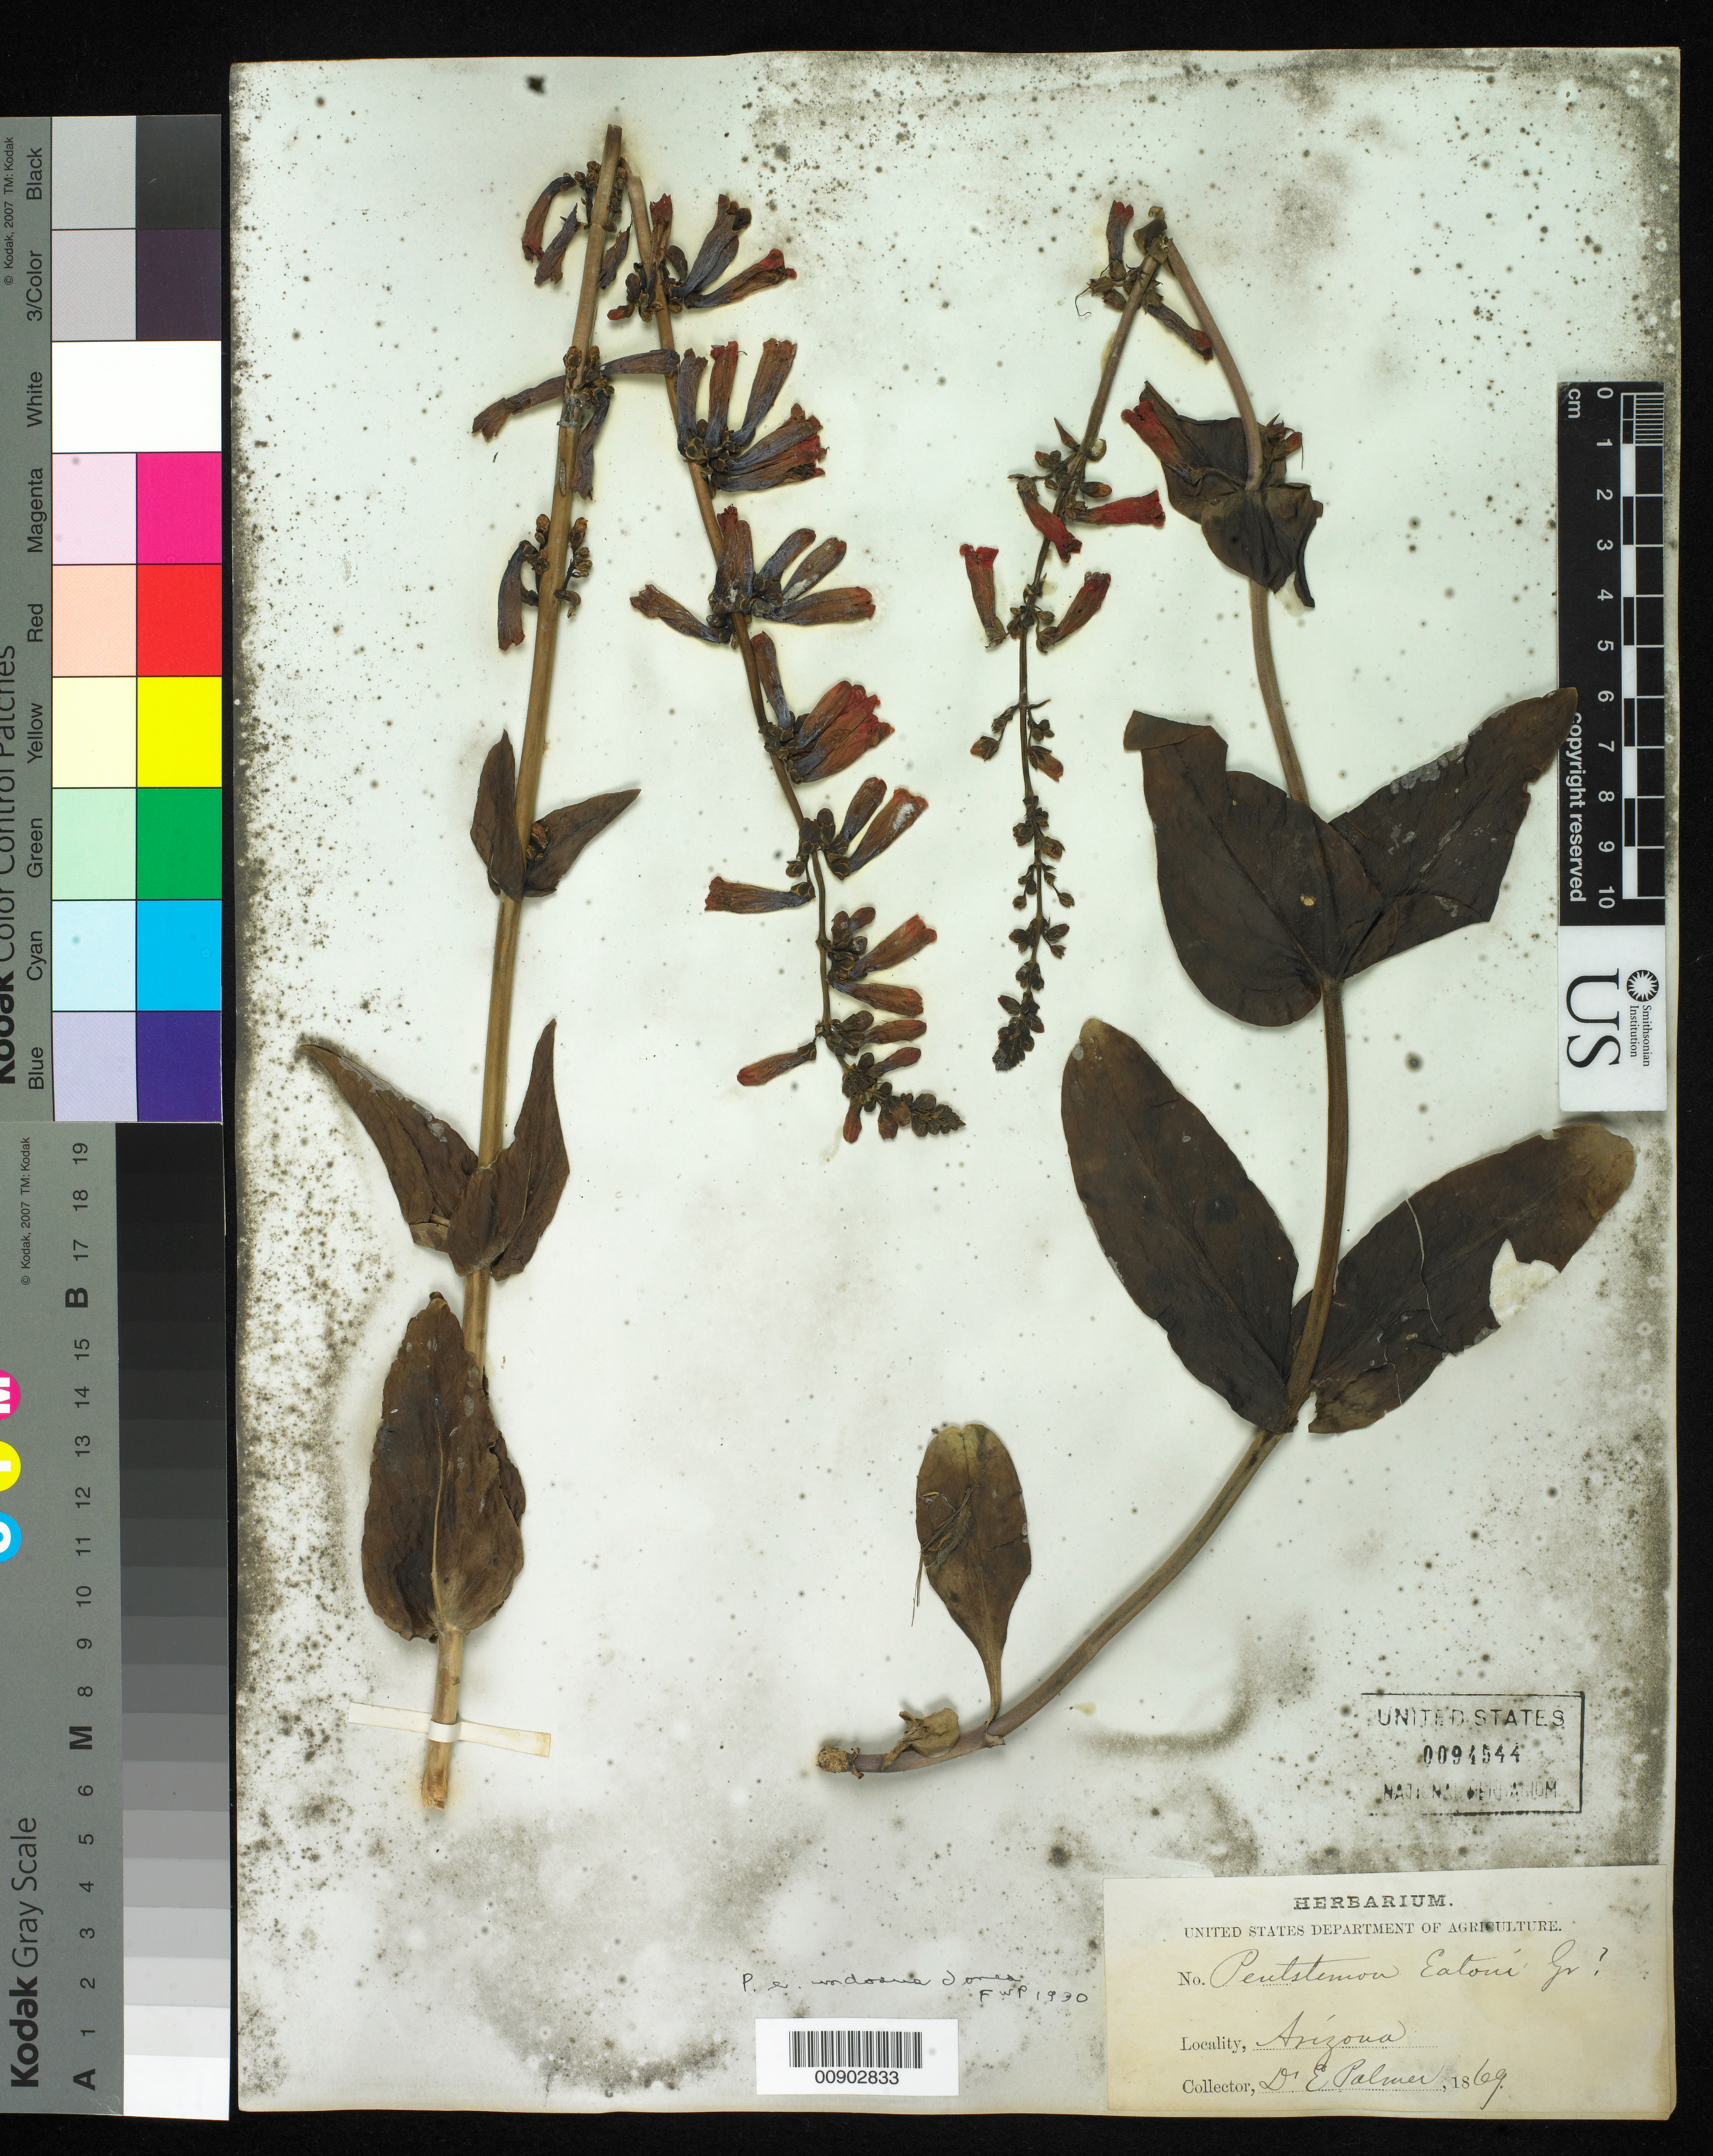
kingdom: Plantae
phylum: Tracheophyta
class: Magnoliopsida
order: Lamiales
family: Plantaginaceae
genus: Penstemon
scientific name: Penstemon eatonii subsp. undosus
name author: (M.E. Jones) D.D. Keck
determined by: Pennell, F. W.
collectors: E. Palmer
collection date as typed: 1869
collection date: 1869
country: United States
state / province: Arizona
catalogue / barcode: US 94544